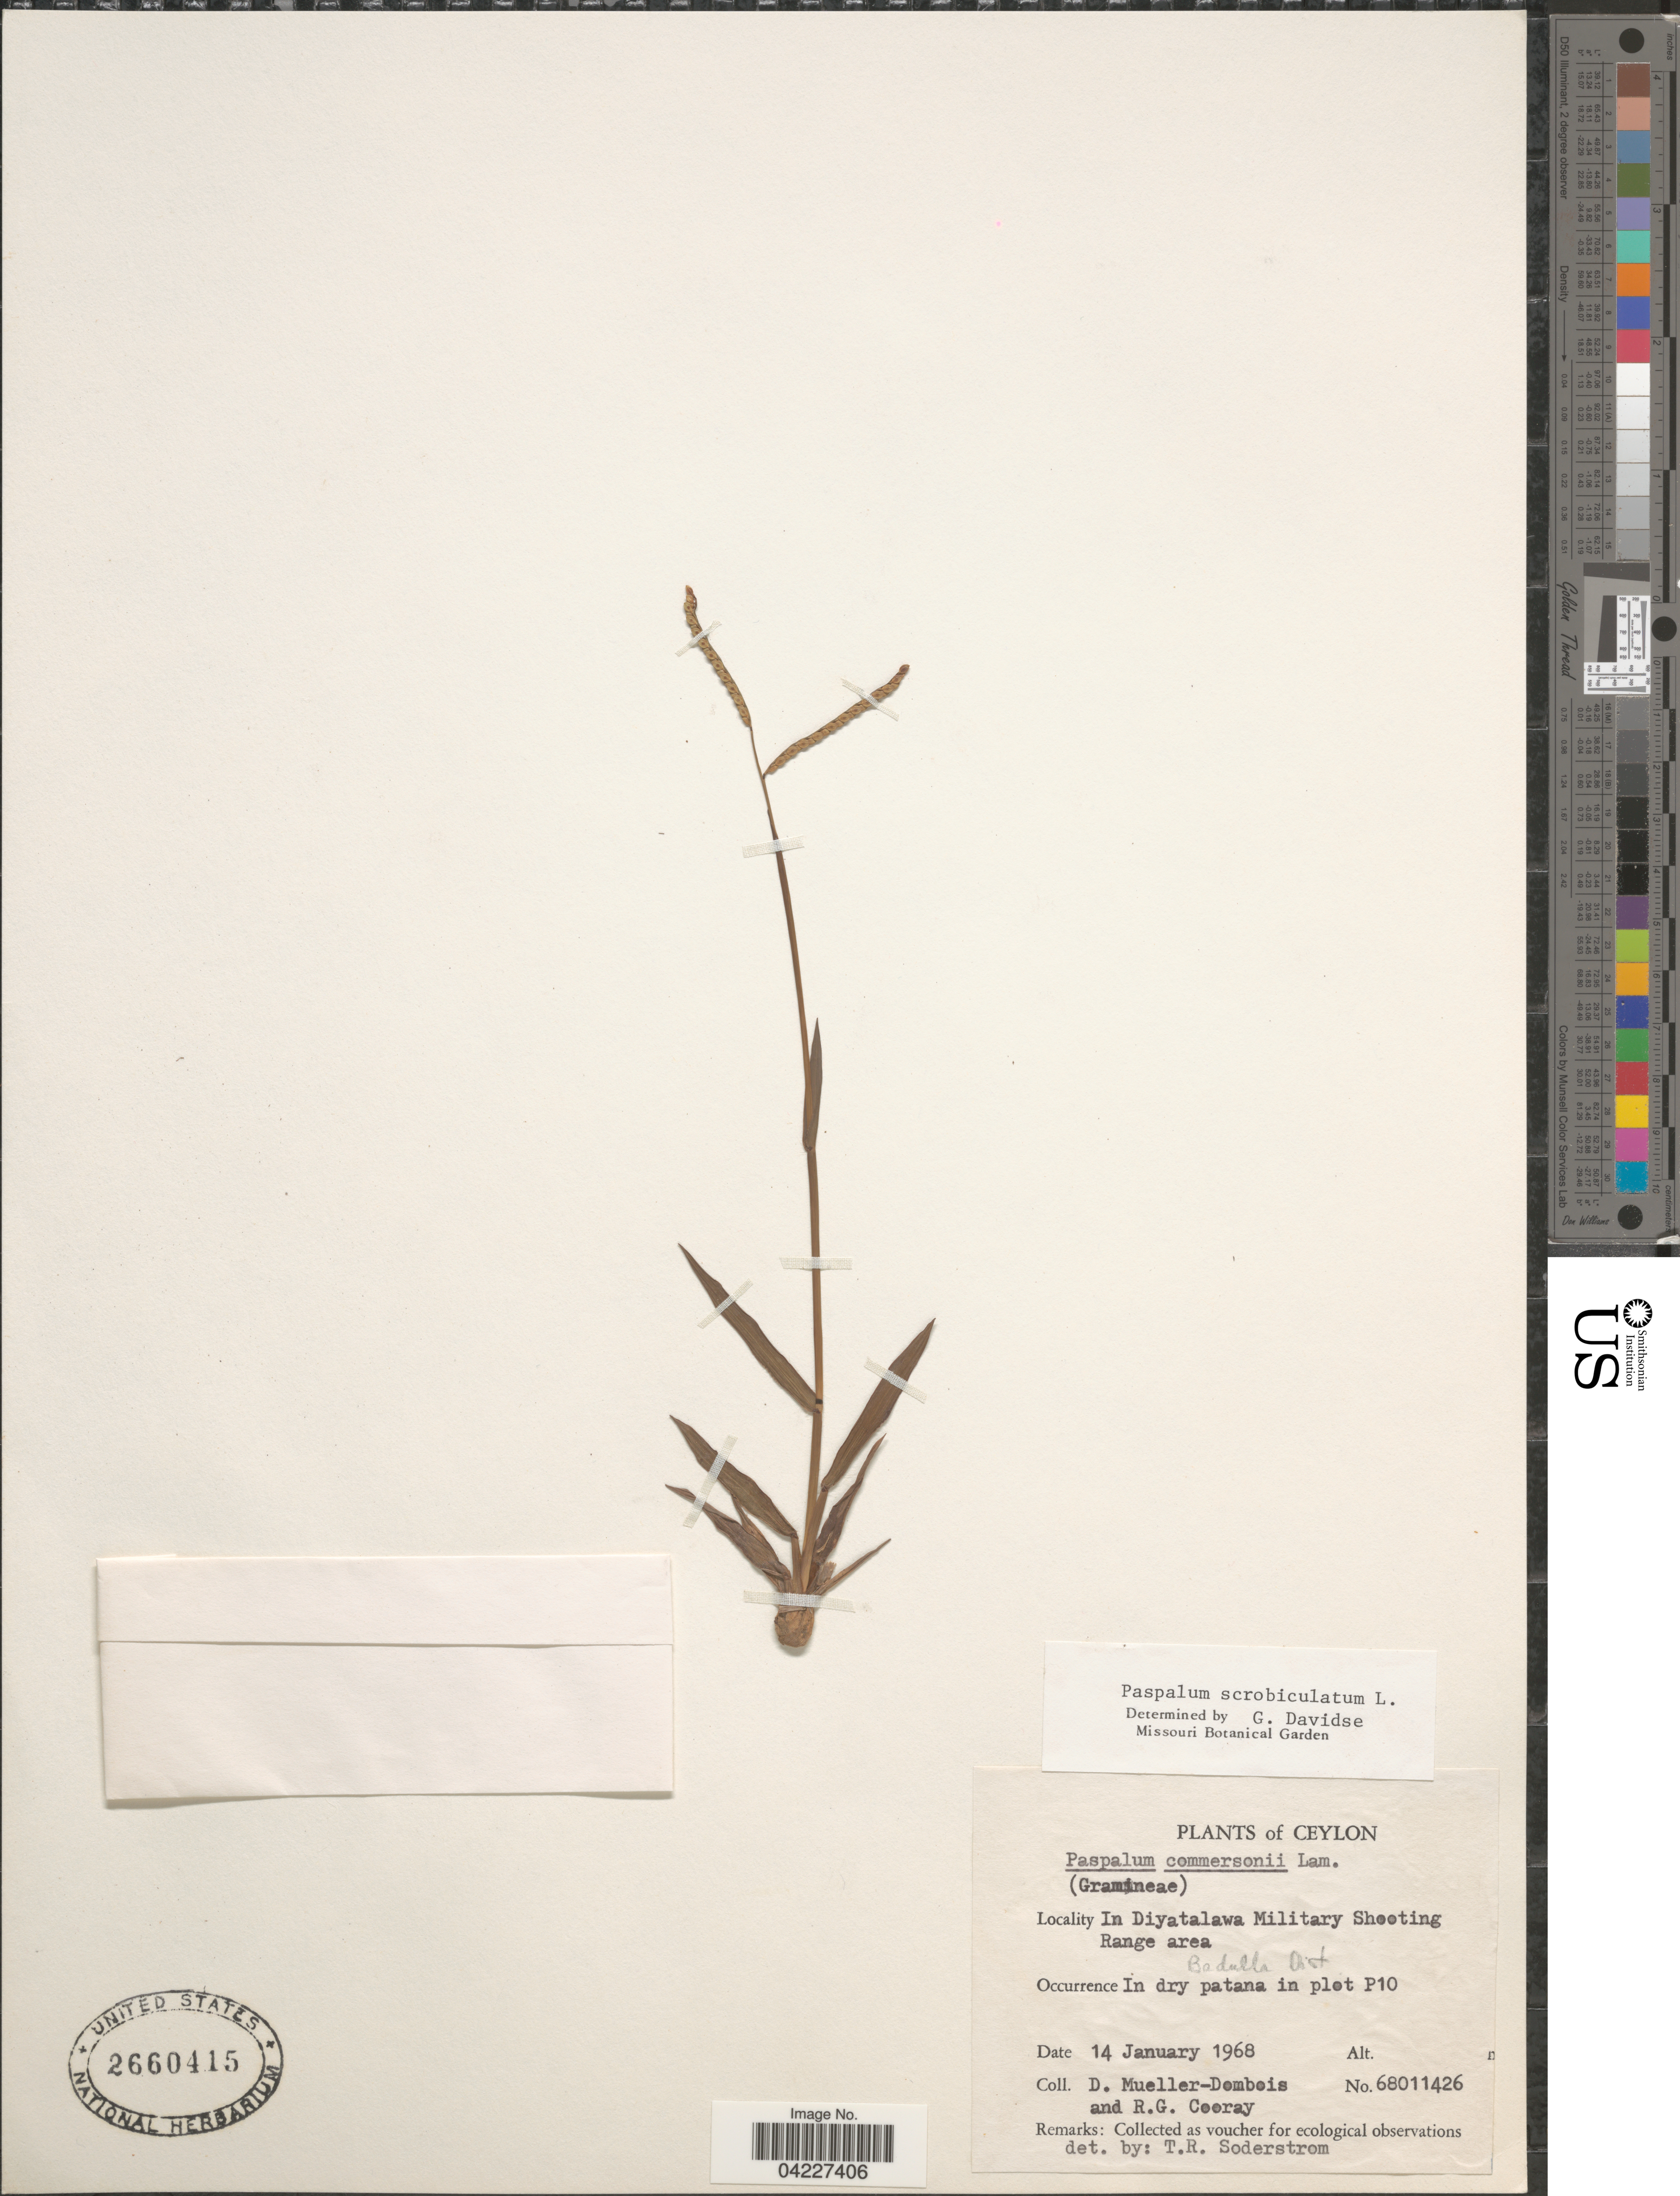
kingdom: Plantae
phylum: Tracheophyta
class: Liliopsida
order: Poales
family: Poaceae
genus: Paspalum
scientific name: Paspalum scrobiculatum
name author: L.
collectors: D. Mueller-Dombois & R. Cooray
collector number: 68011426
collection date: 1968-01-14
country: Sri Lanka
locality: Ceylon. In Diyatalawa Military Shooting Range area. Badulla Dist. In dry patana in plot P10.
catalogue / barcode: US 2660415